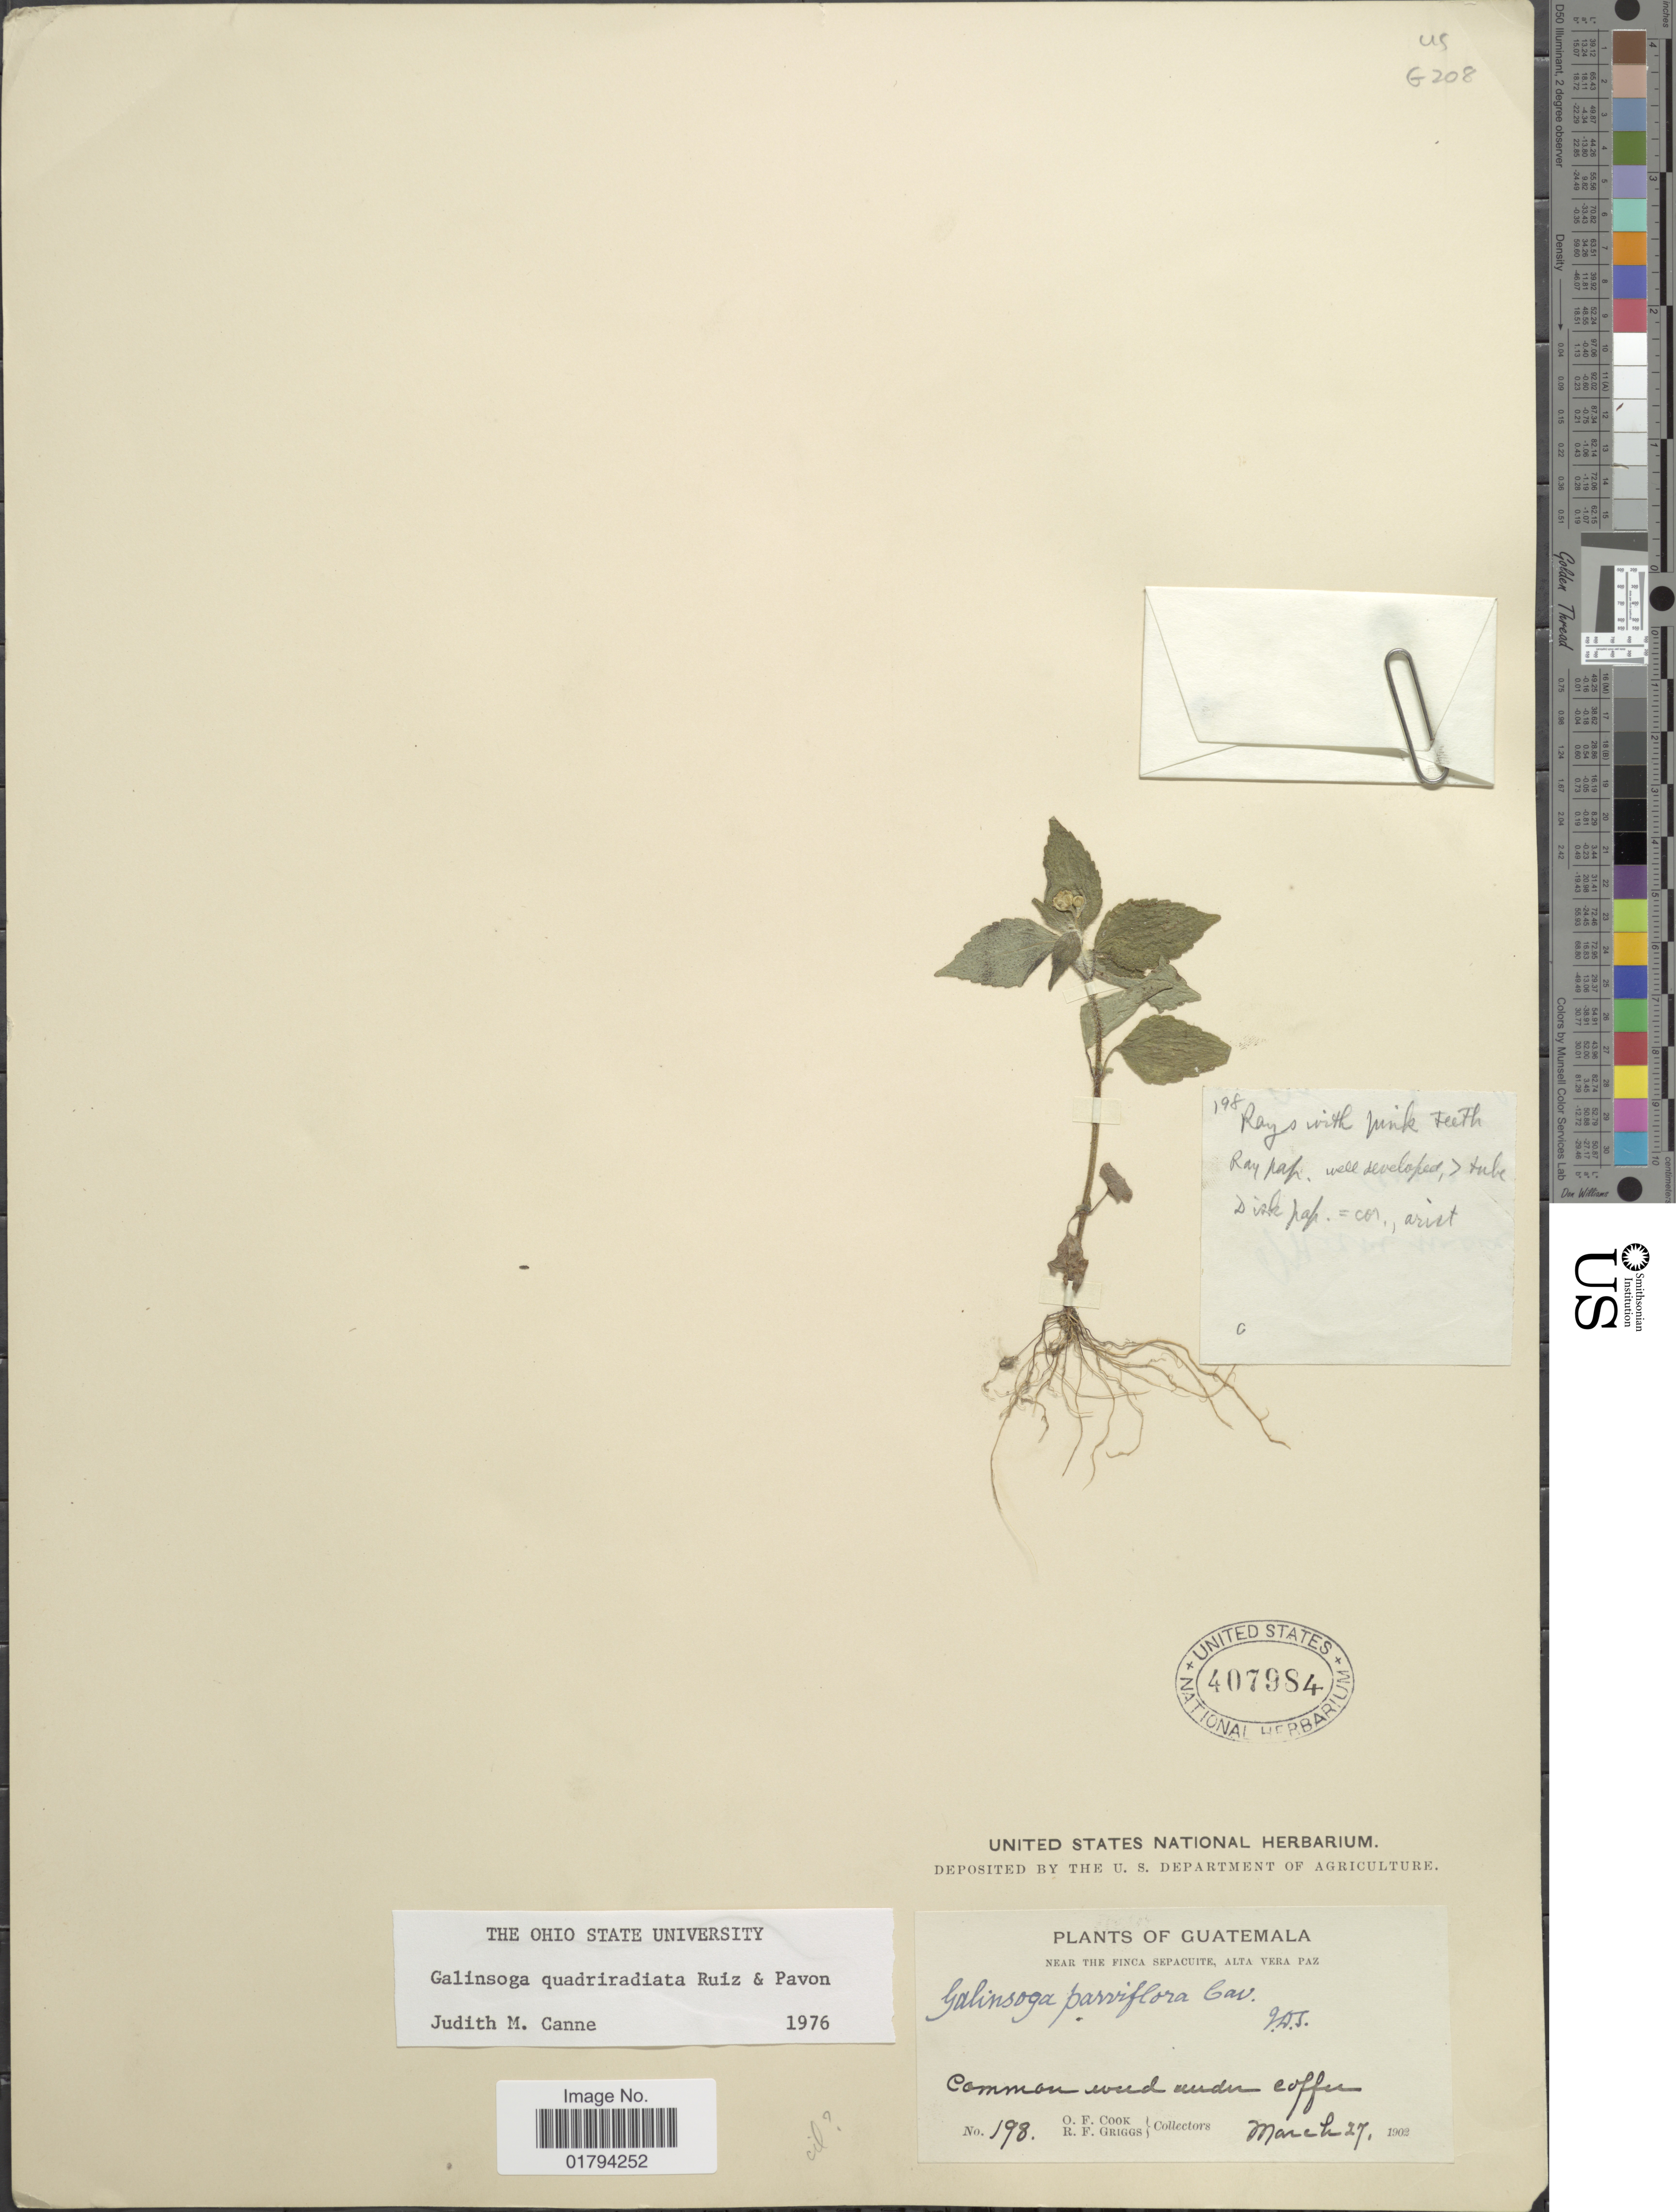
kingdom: Plantae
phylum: Tracheophyta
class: Magnoliopsida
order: Asterales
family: Asteraceae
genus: Galinsoga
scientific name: Galinsoga quadriradiata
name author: Ruiz & Pav.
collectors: O. F. Cook & R. F. Griggs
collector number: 198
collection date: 1902-03-27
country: Guatemala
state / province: Alta Verapaz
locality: Common weed under coffee.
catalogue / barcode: US 407984